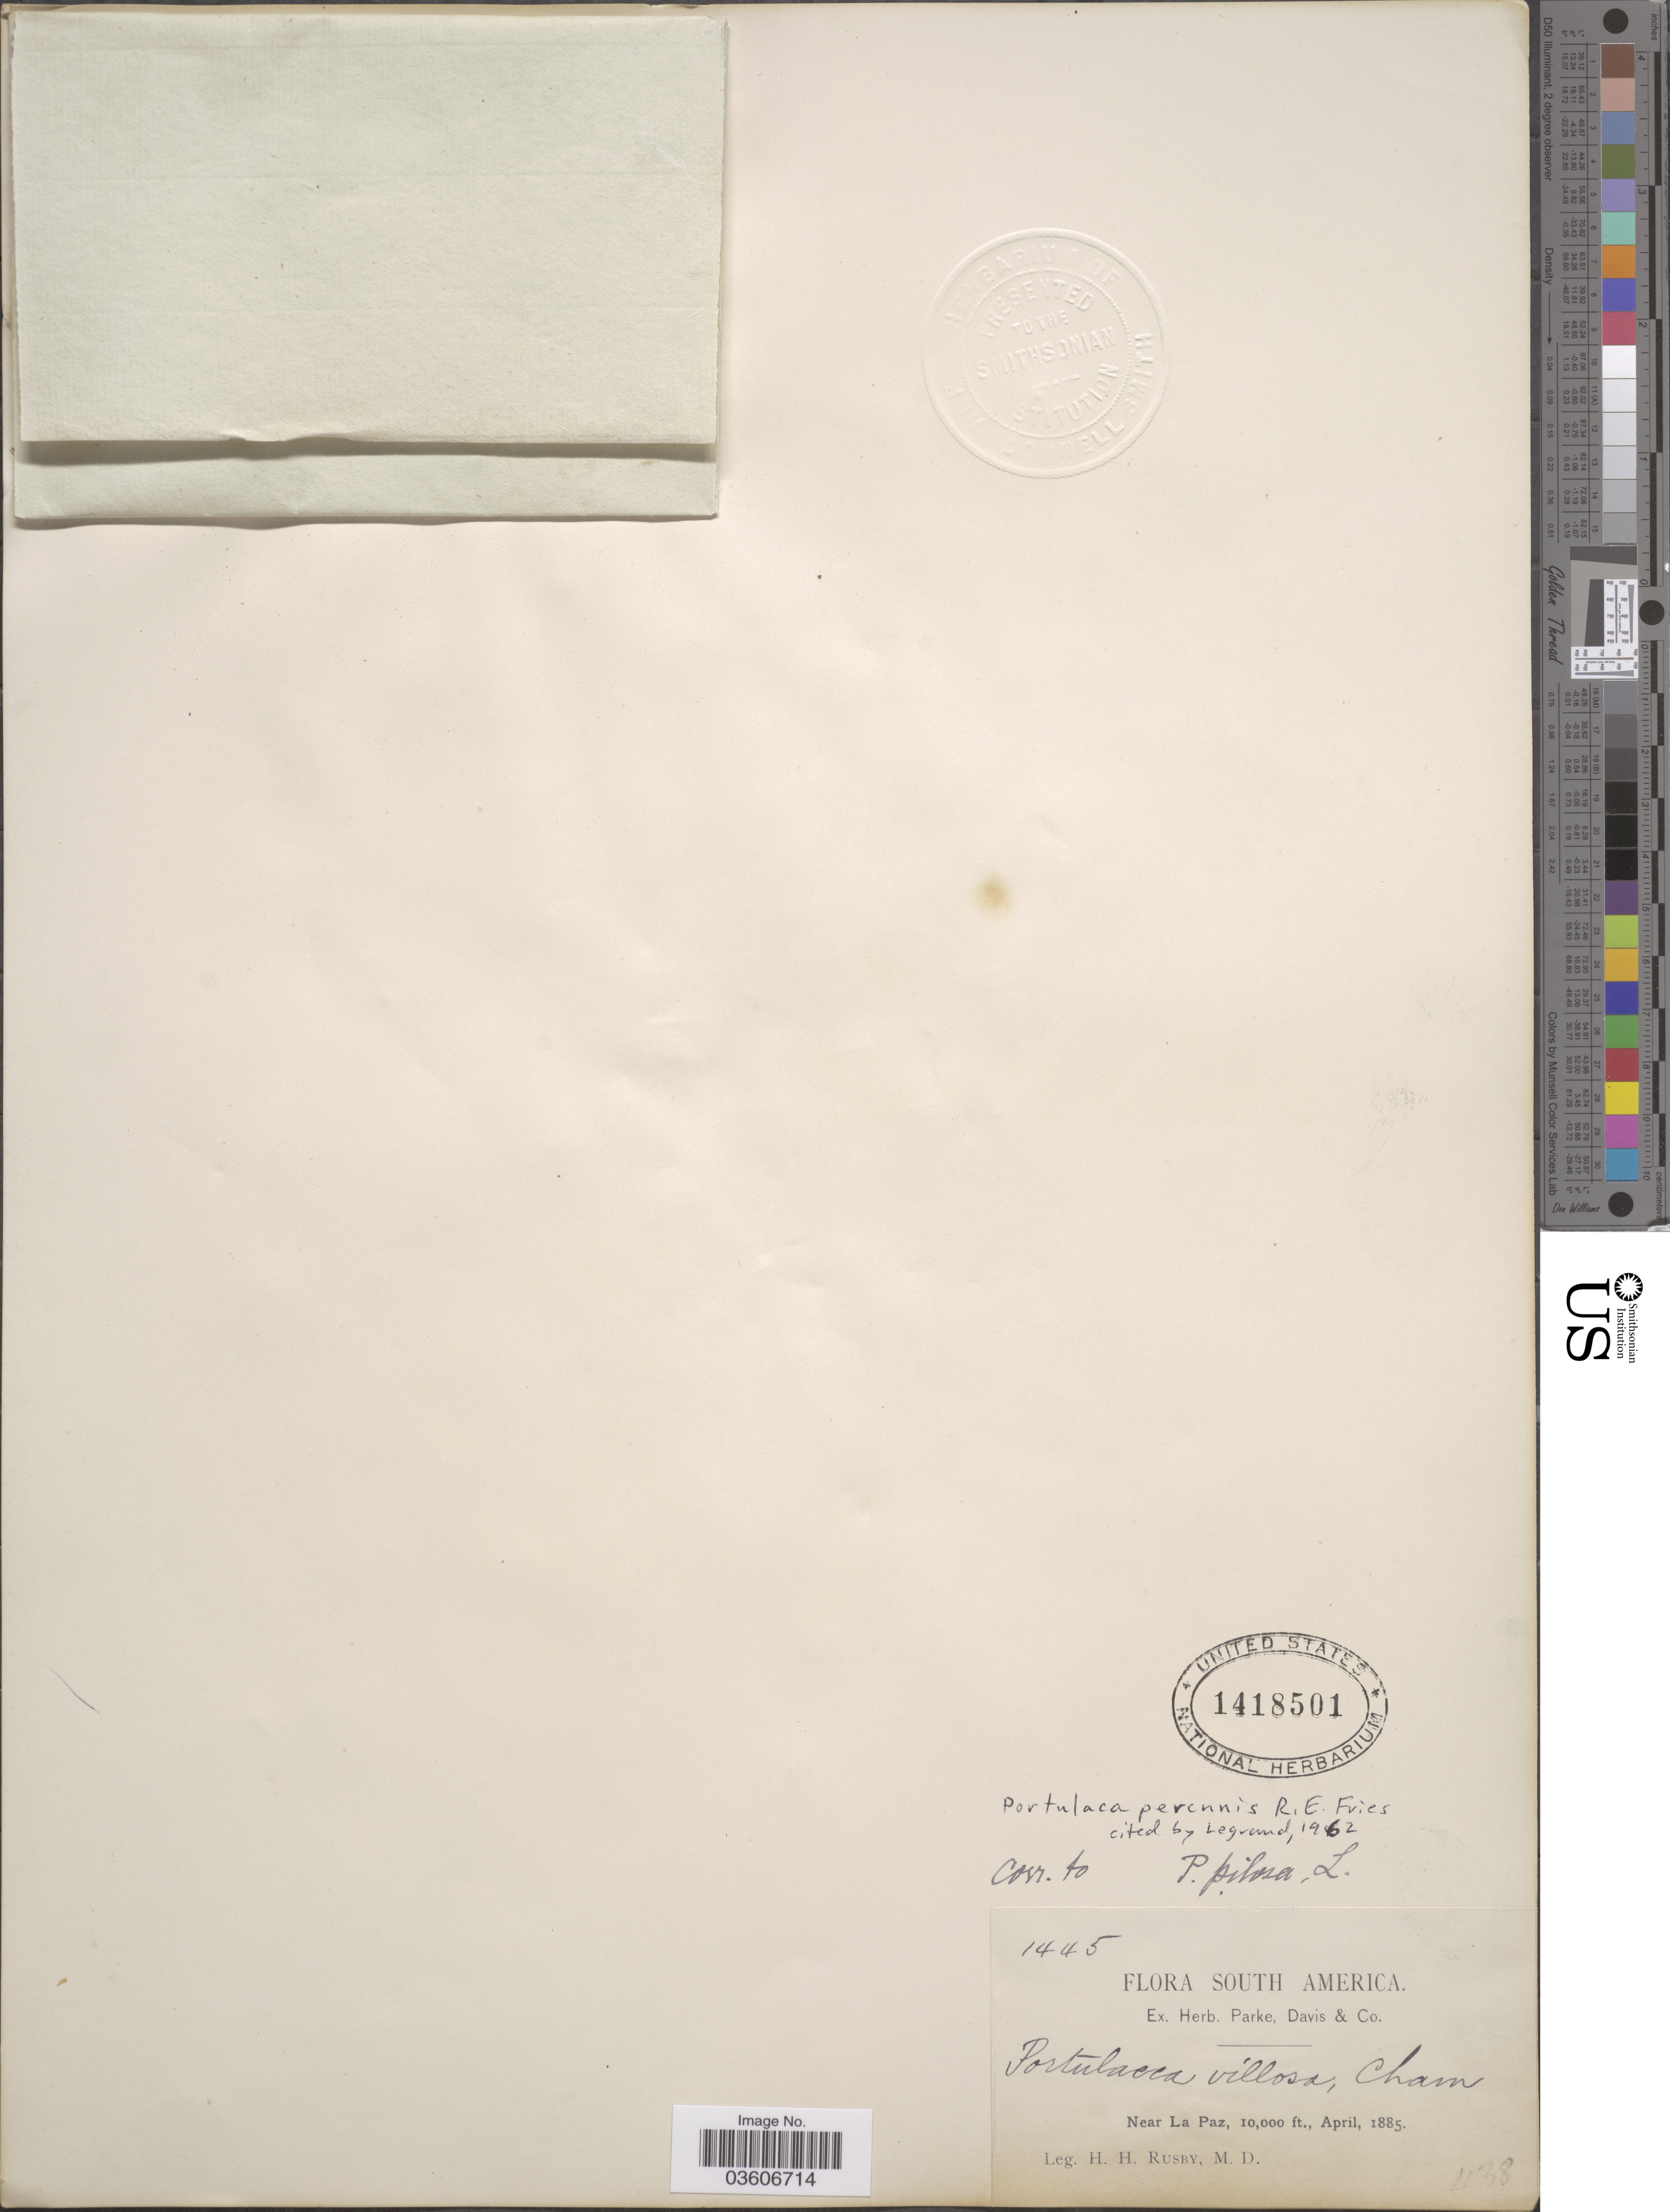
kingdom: Plantae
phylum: Tracheophyta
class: Magnoliopsida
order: Caryophyllales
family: Portulacaceae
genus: Portulaca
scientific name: Portulaca perennis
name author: R.E. Fr.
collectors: H. H. Rusby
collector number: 1445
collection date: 1885-04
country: Bolivia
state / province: La Paz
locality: Near La Paz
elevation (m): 3048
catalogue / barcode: US 1418501